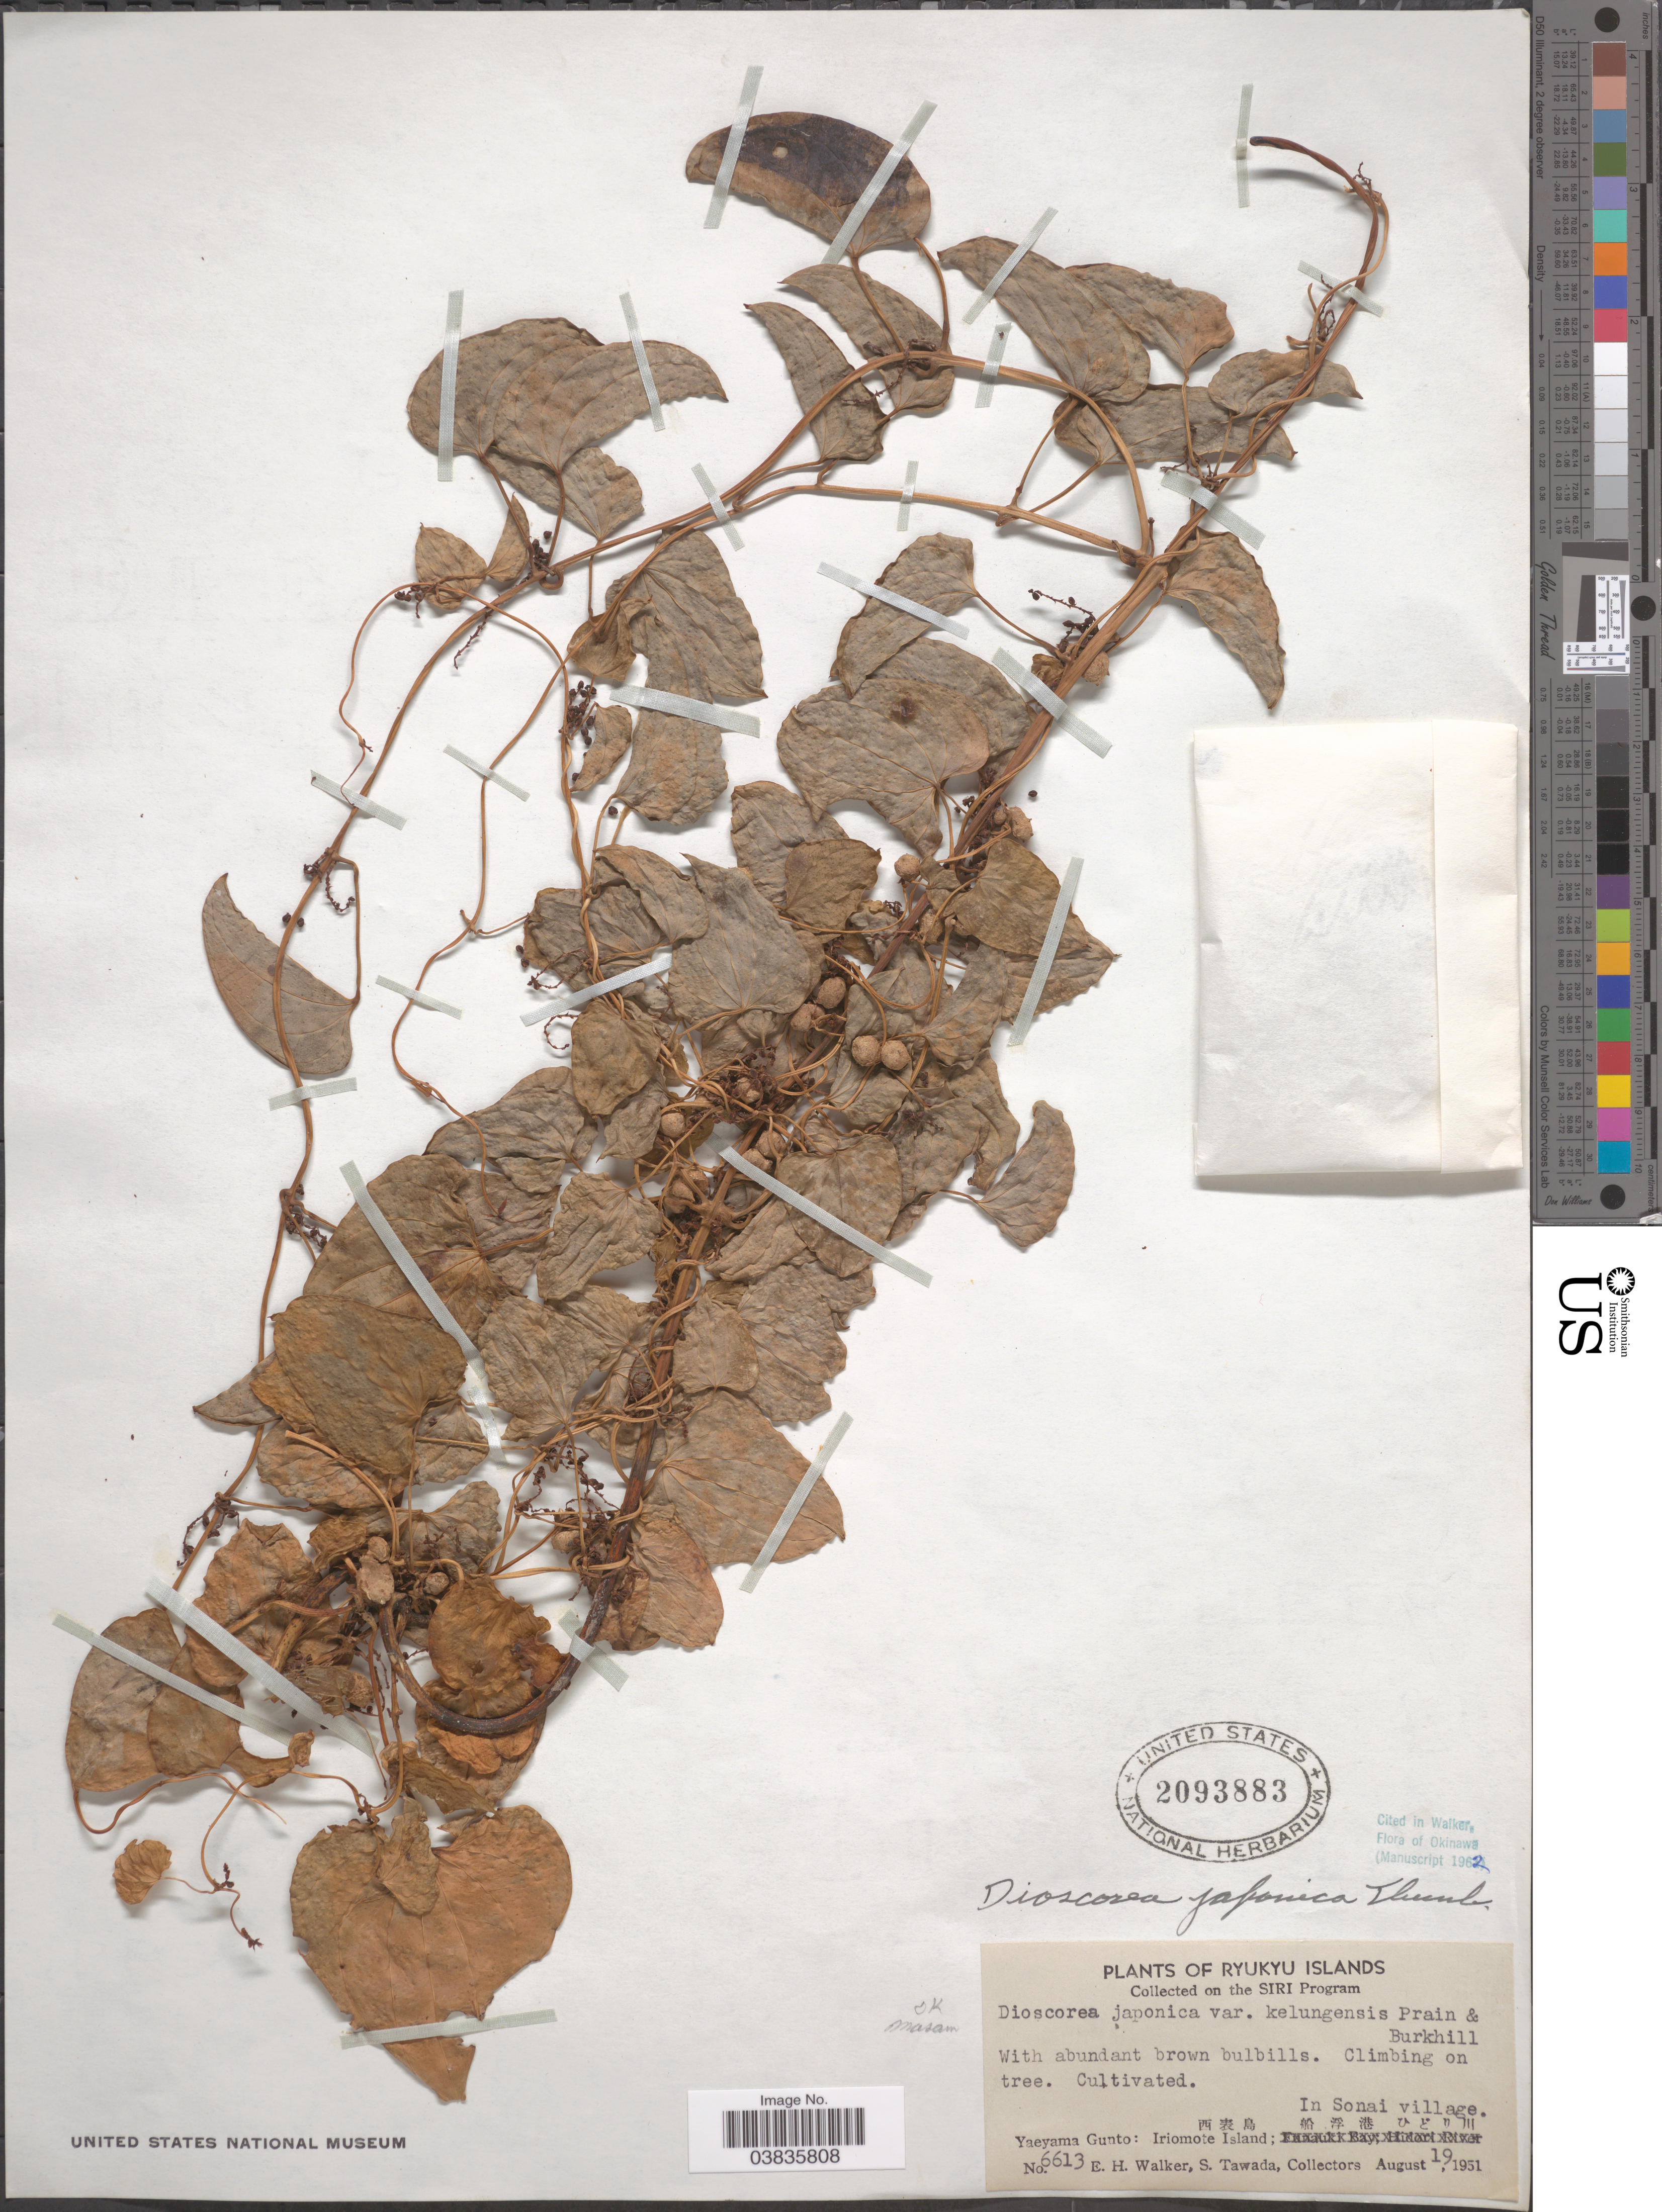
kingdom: Plantae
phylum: Tracheophyta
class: Liliopsida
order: Dioscoreales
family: Dioscoreaceae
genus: Dioscorea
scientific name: Dioscorea japonica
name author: Thunb.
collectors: E. H. Walker & S. Tawada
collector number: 6613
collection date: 1951-08-19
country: Japan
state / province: Okinawa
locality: Ryukyu Islands. In Sonai village. X. Yaeyama Gunto: Iriomote Island.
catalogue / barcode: US 2093883